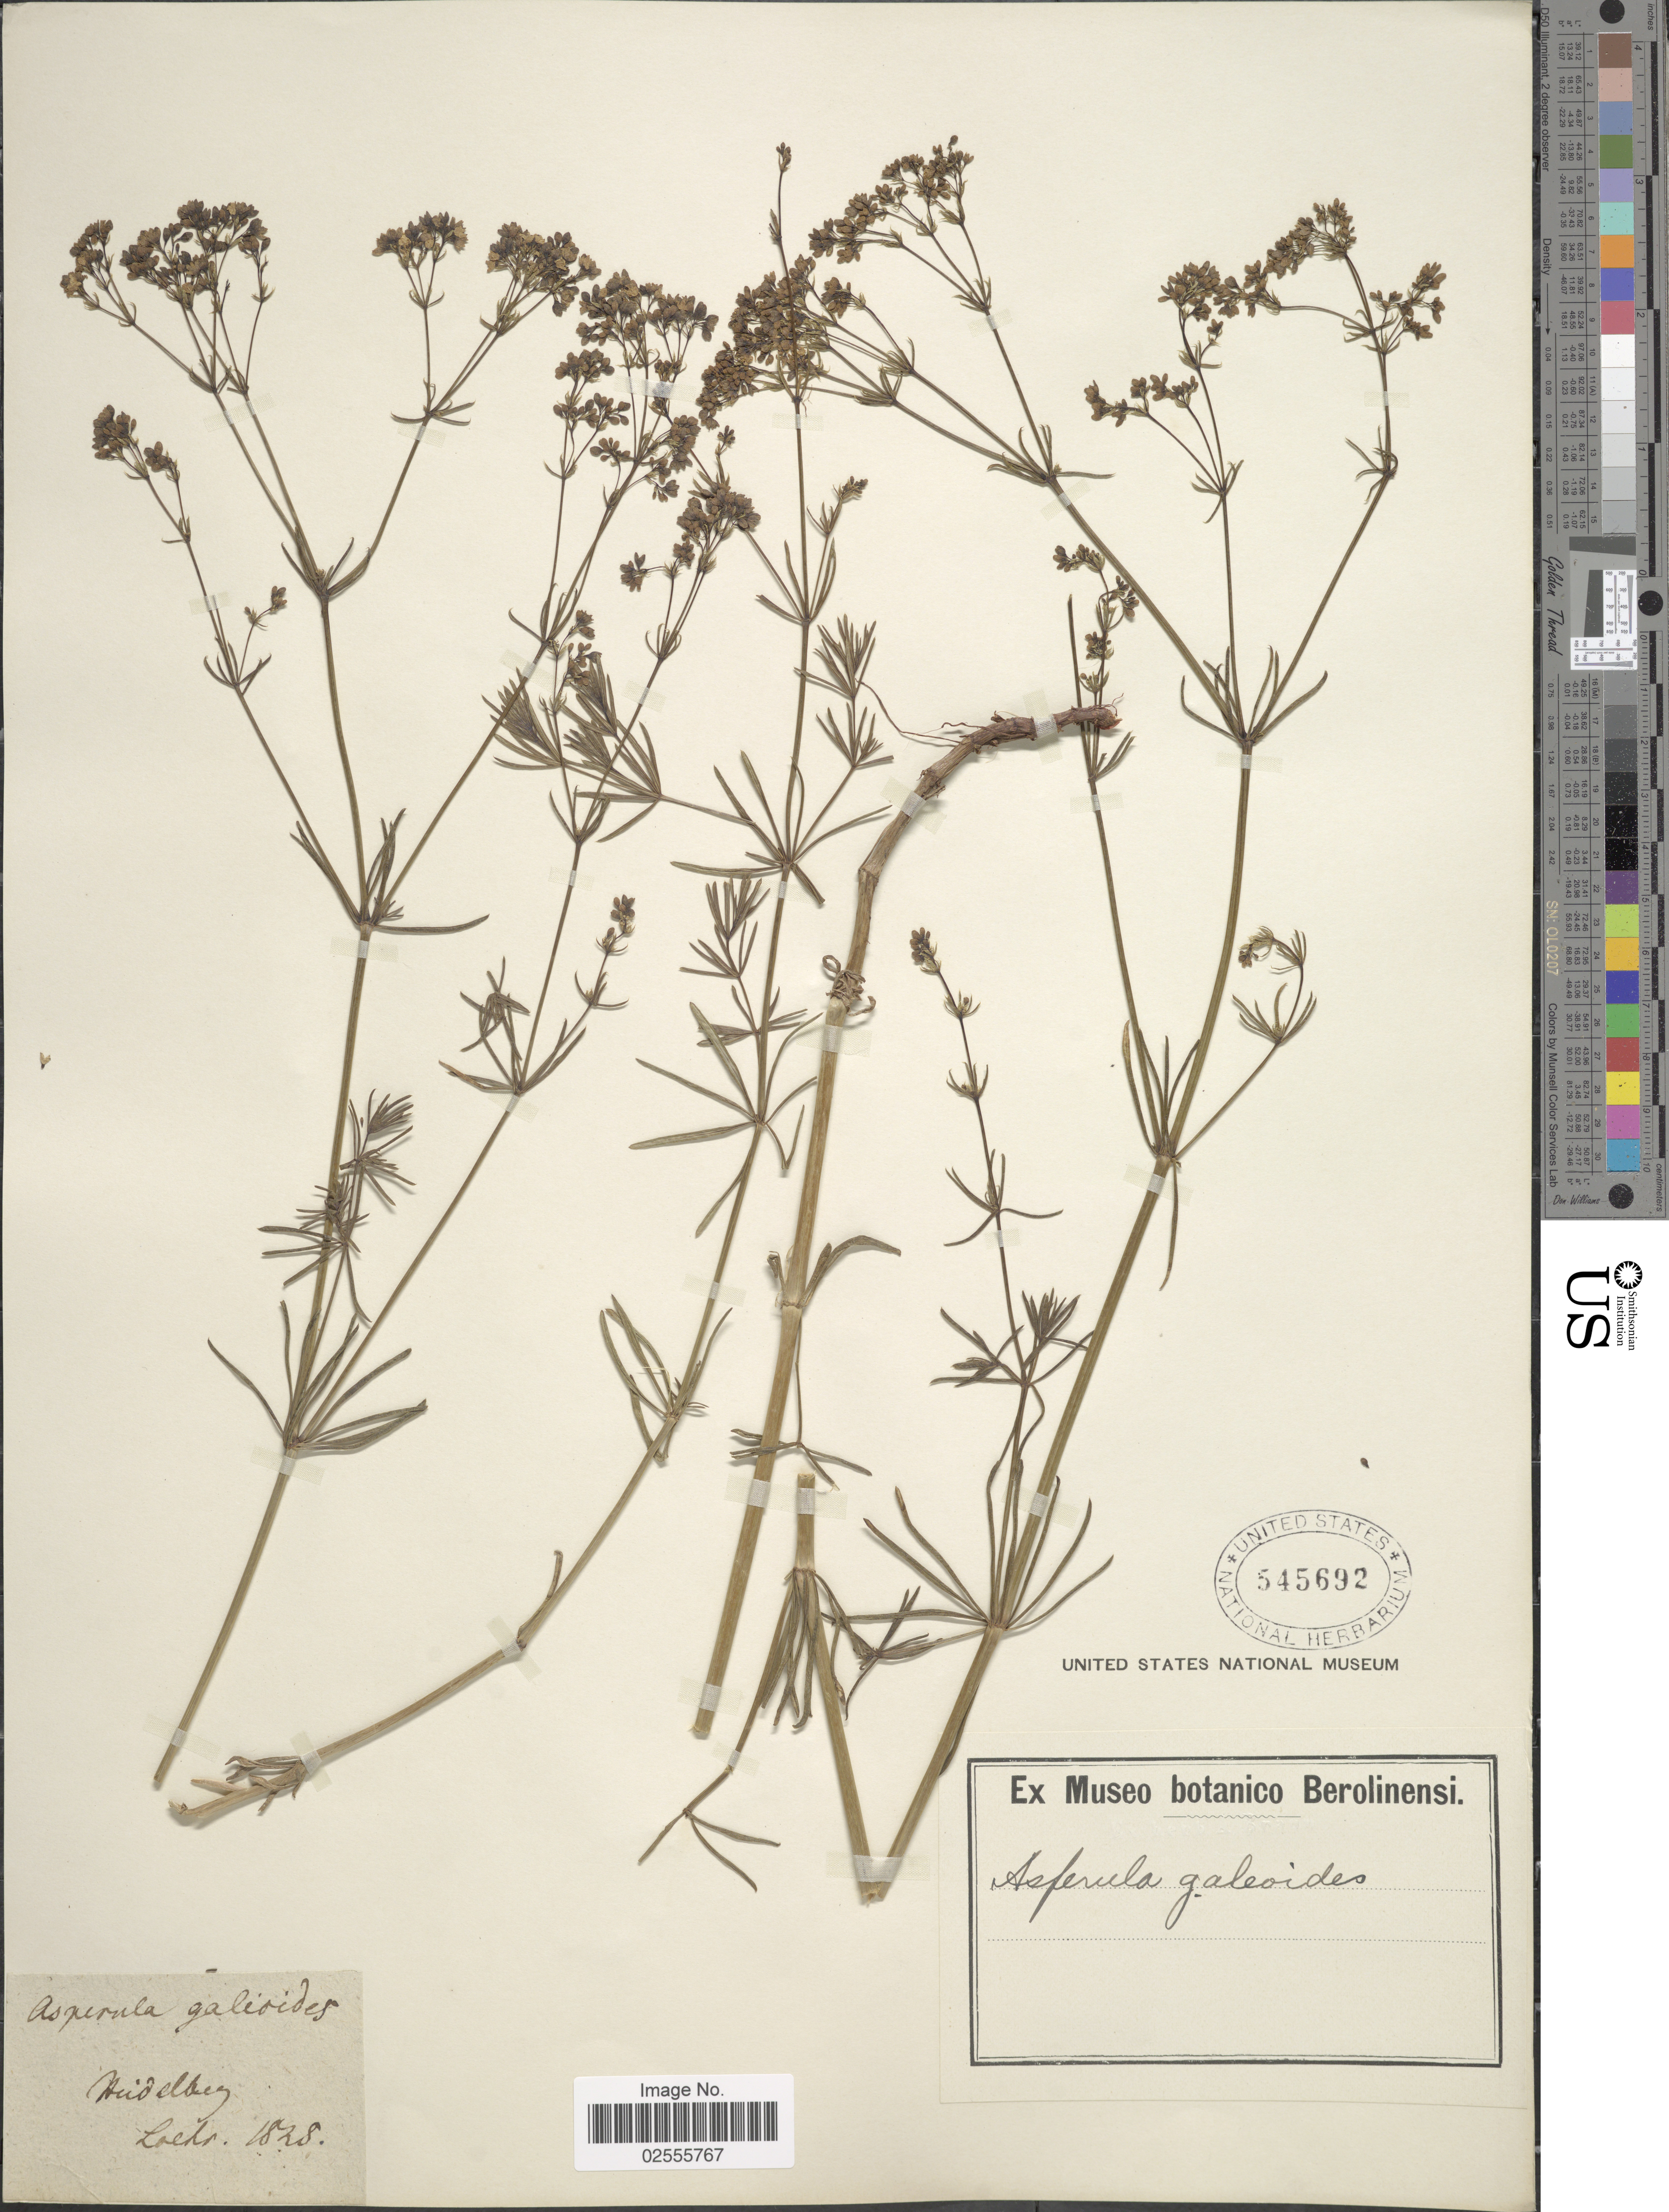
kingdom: Plantae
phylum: Tracheophyta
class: Magnoliopsida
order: Gentianales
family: Rubiaceae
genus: Asperula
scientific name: Asperula galioides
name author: M. Bieb.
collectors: Loehr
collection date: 1828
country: Germany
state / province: Baden-Württemberg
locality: Heidelberg.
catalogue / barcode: US 545692